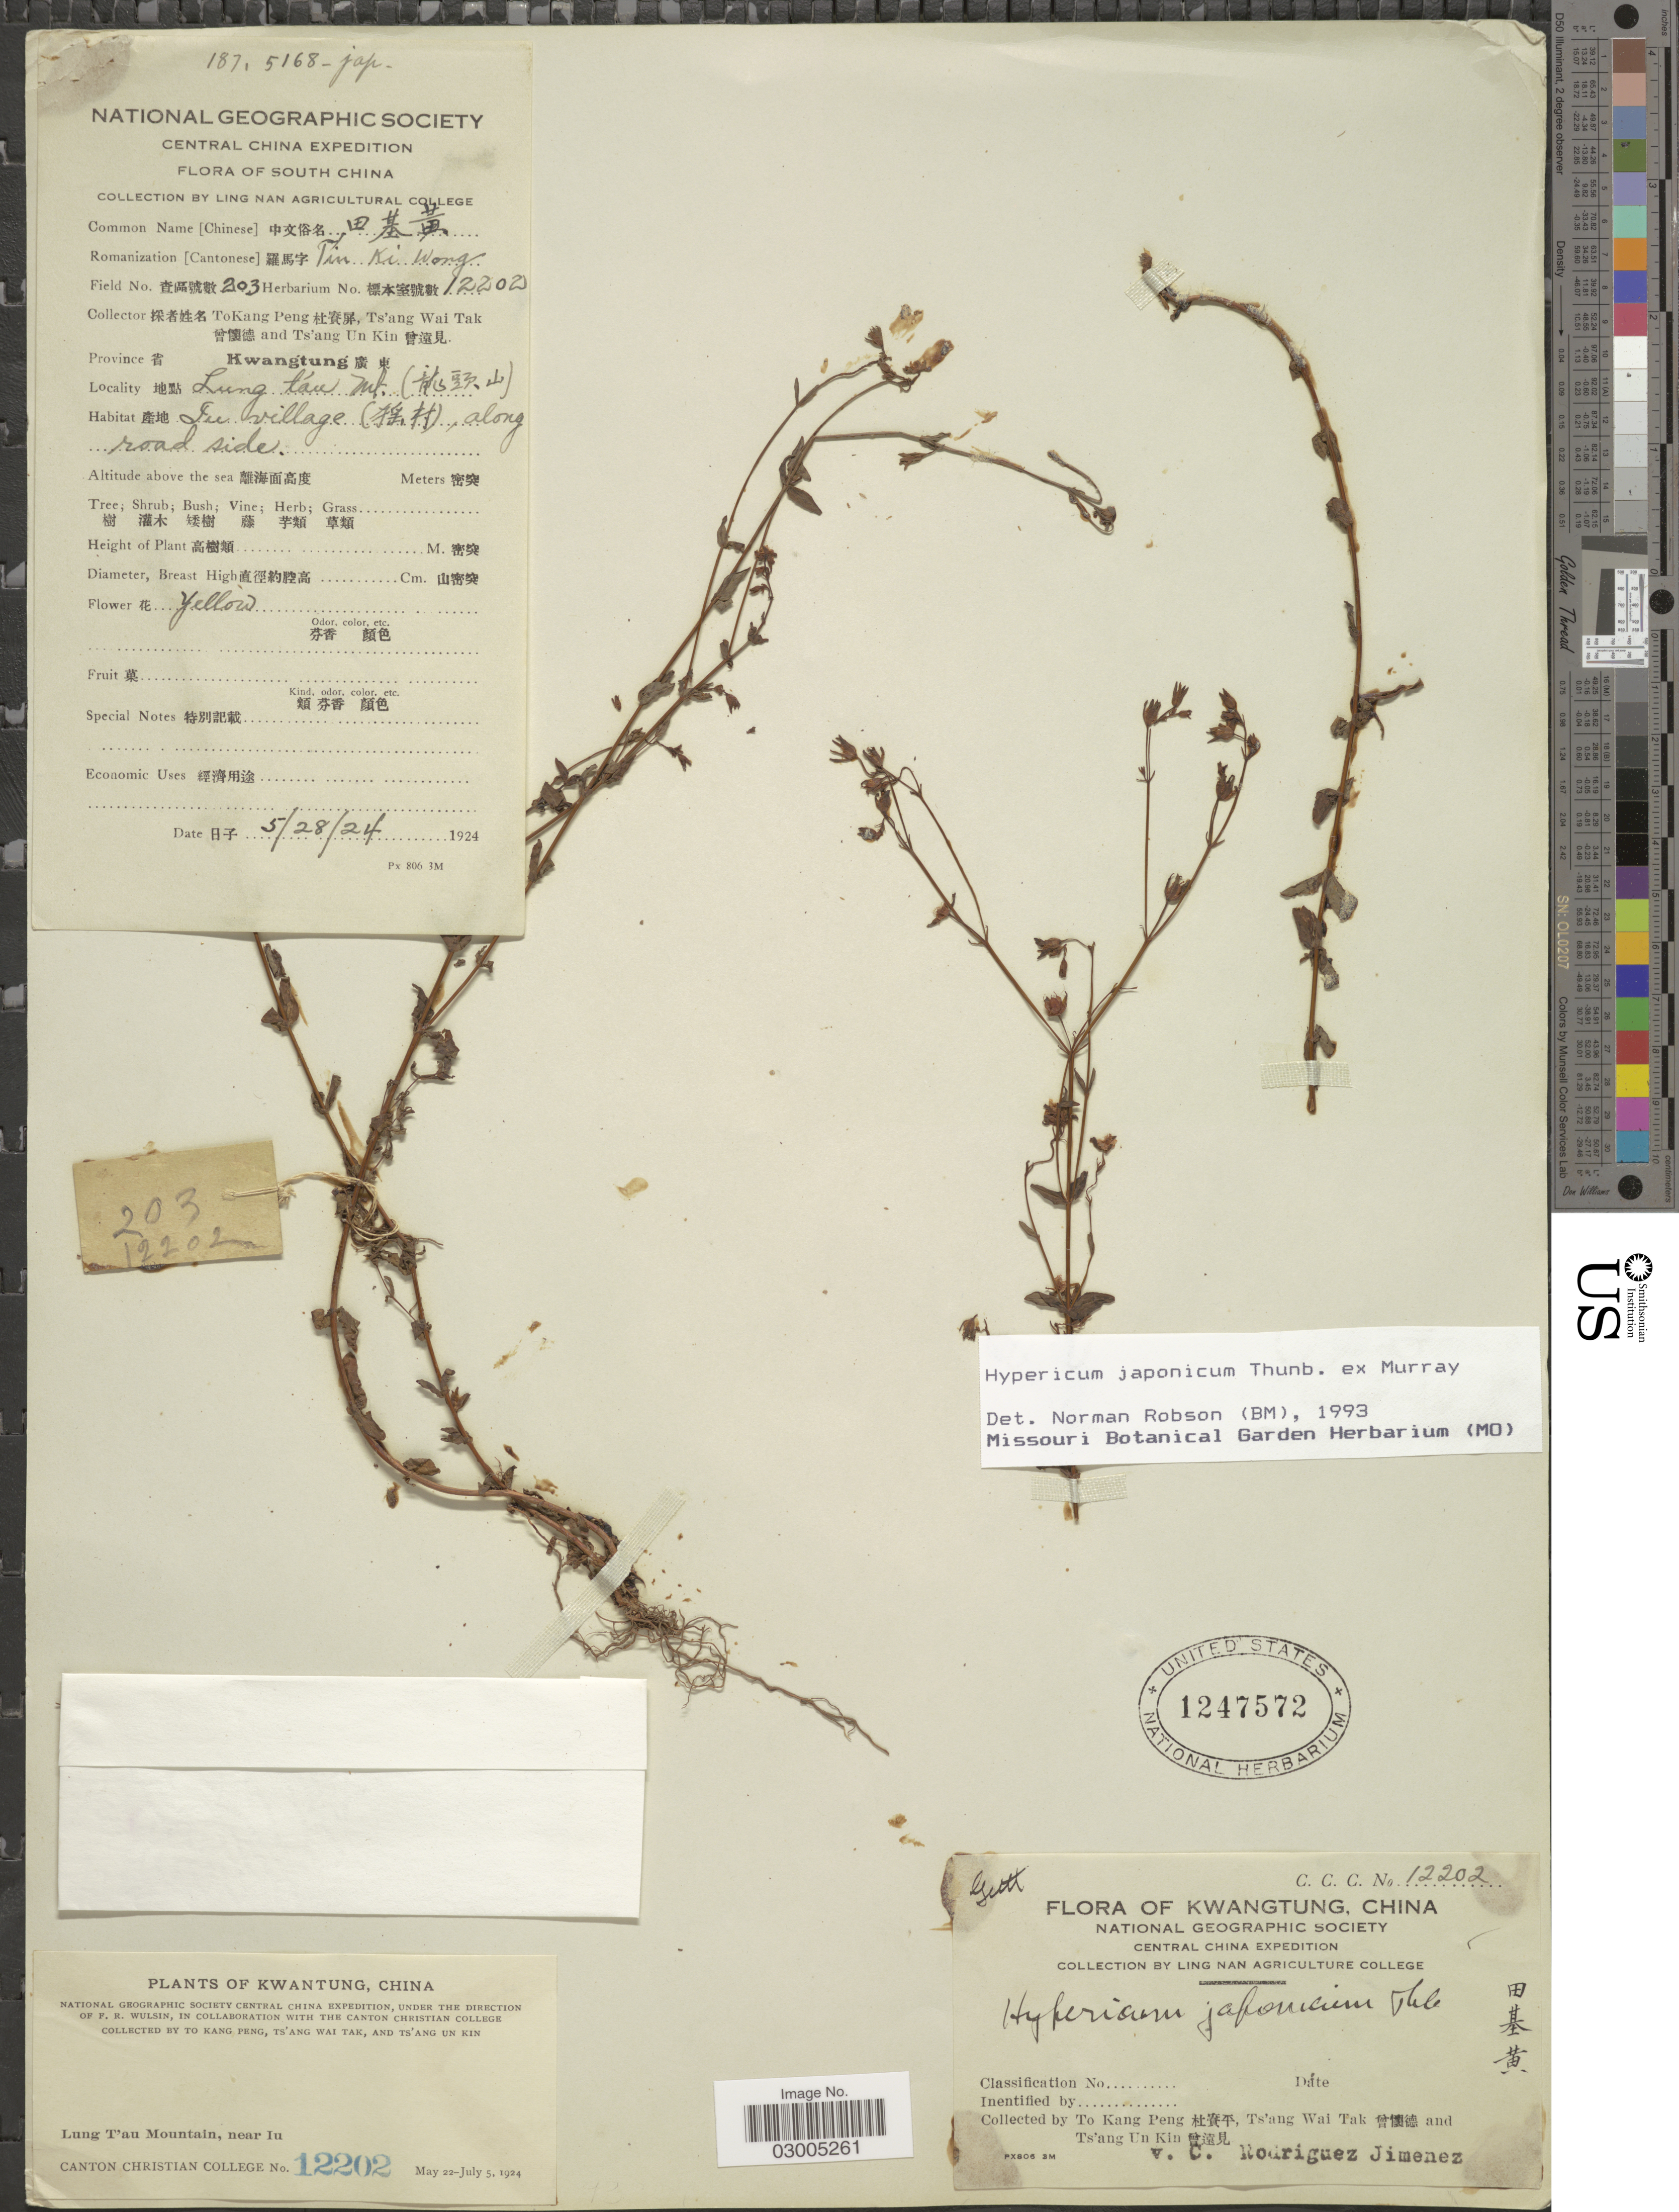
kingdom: Plantae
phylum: Tracheophyta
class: Magnoliopsida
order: Malpighiales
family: Hypericaceae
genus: Hypericum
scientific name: Hypericum japonicum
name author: Thunb.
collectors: T. K. Peng, T. Tak, Ts' Ang Un Kin & C. Rodríguez Jiménez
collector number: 12202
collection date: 1924-05-28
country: China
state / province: Guangdong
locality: South China. Province Kwangtung. Lung T'au Mountain, near Iu village, along road side.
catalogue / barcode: US 1247572